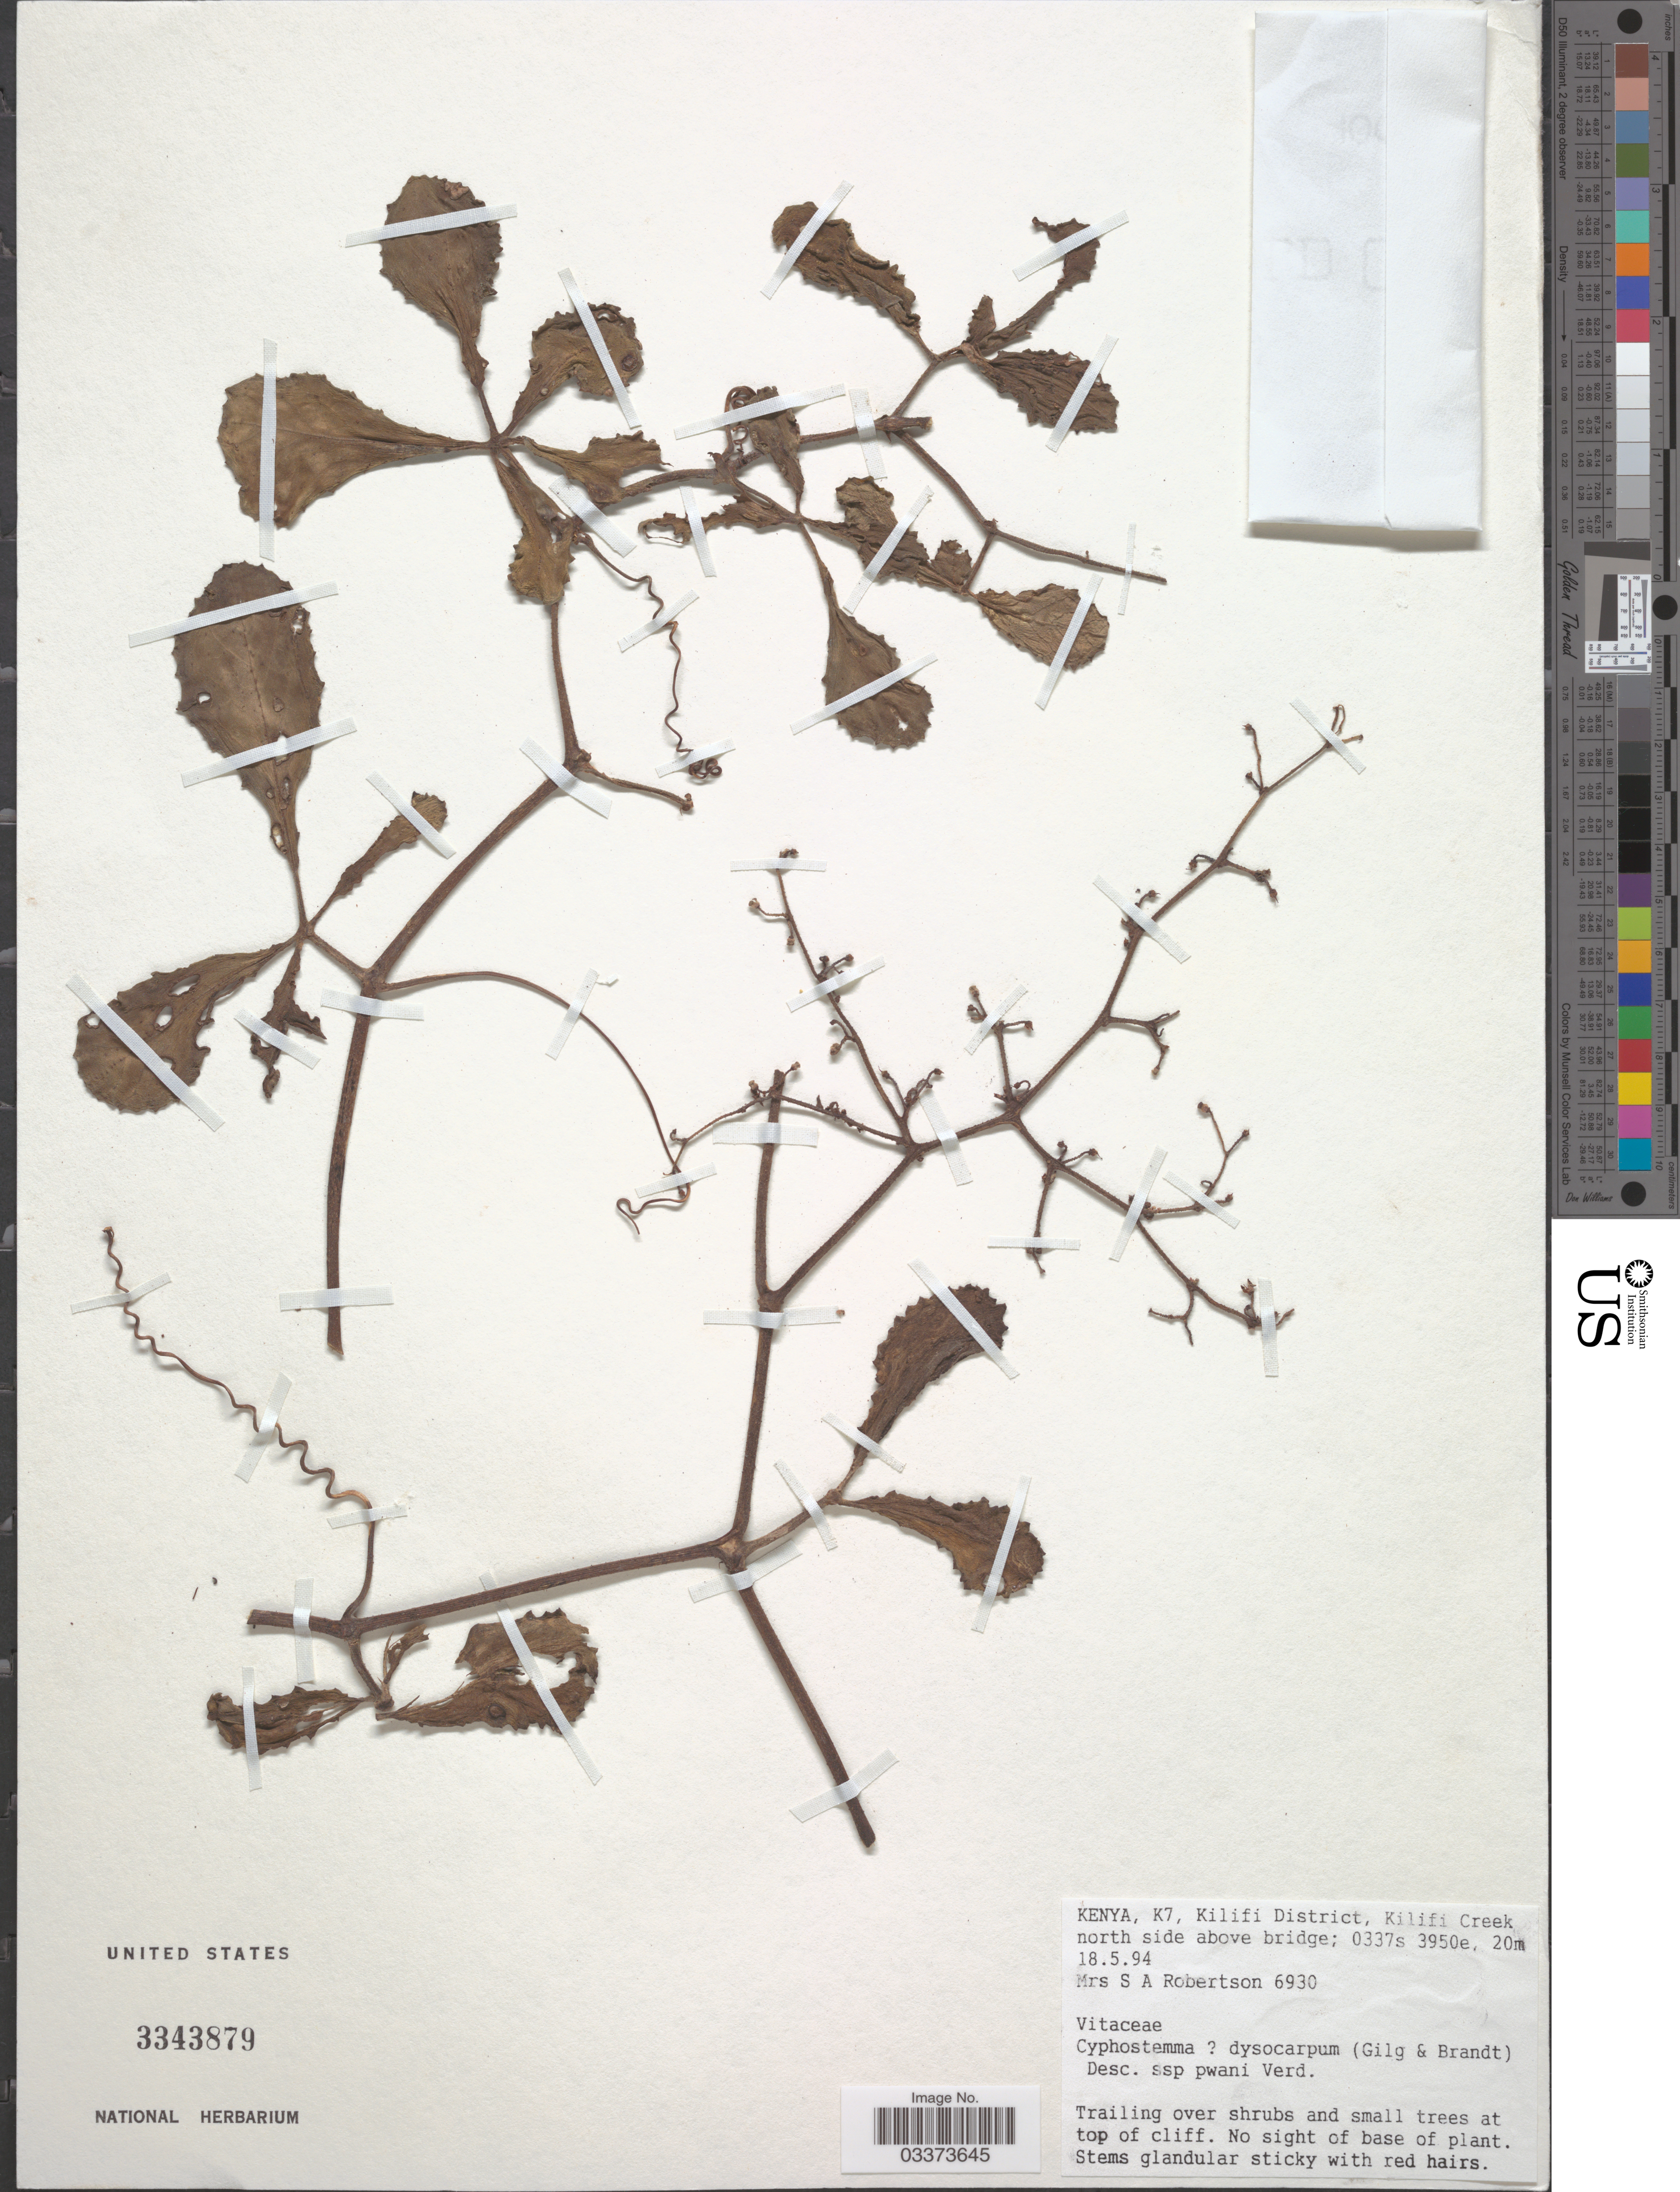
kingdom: Plantae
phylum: Tracheophyta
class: Magnoliopsida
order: Vitales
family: Vitaceae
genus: Cyphostemma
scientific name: Cyphostemma sp.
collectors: S. Robertson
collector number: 6930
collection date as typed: Transcribed d/m/y: 18/5/94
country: Kenya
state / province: Kilifi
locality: K7, Kilifi District, Kilifi Creek north side above bridge.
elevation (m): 20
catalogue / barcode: US 3343879